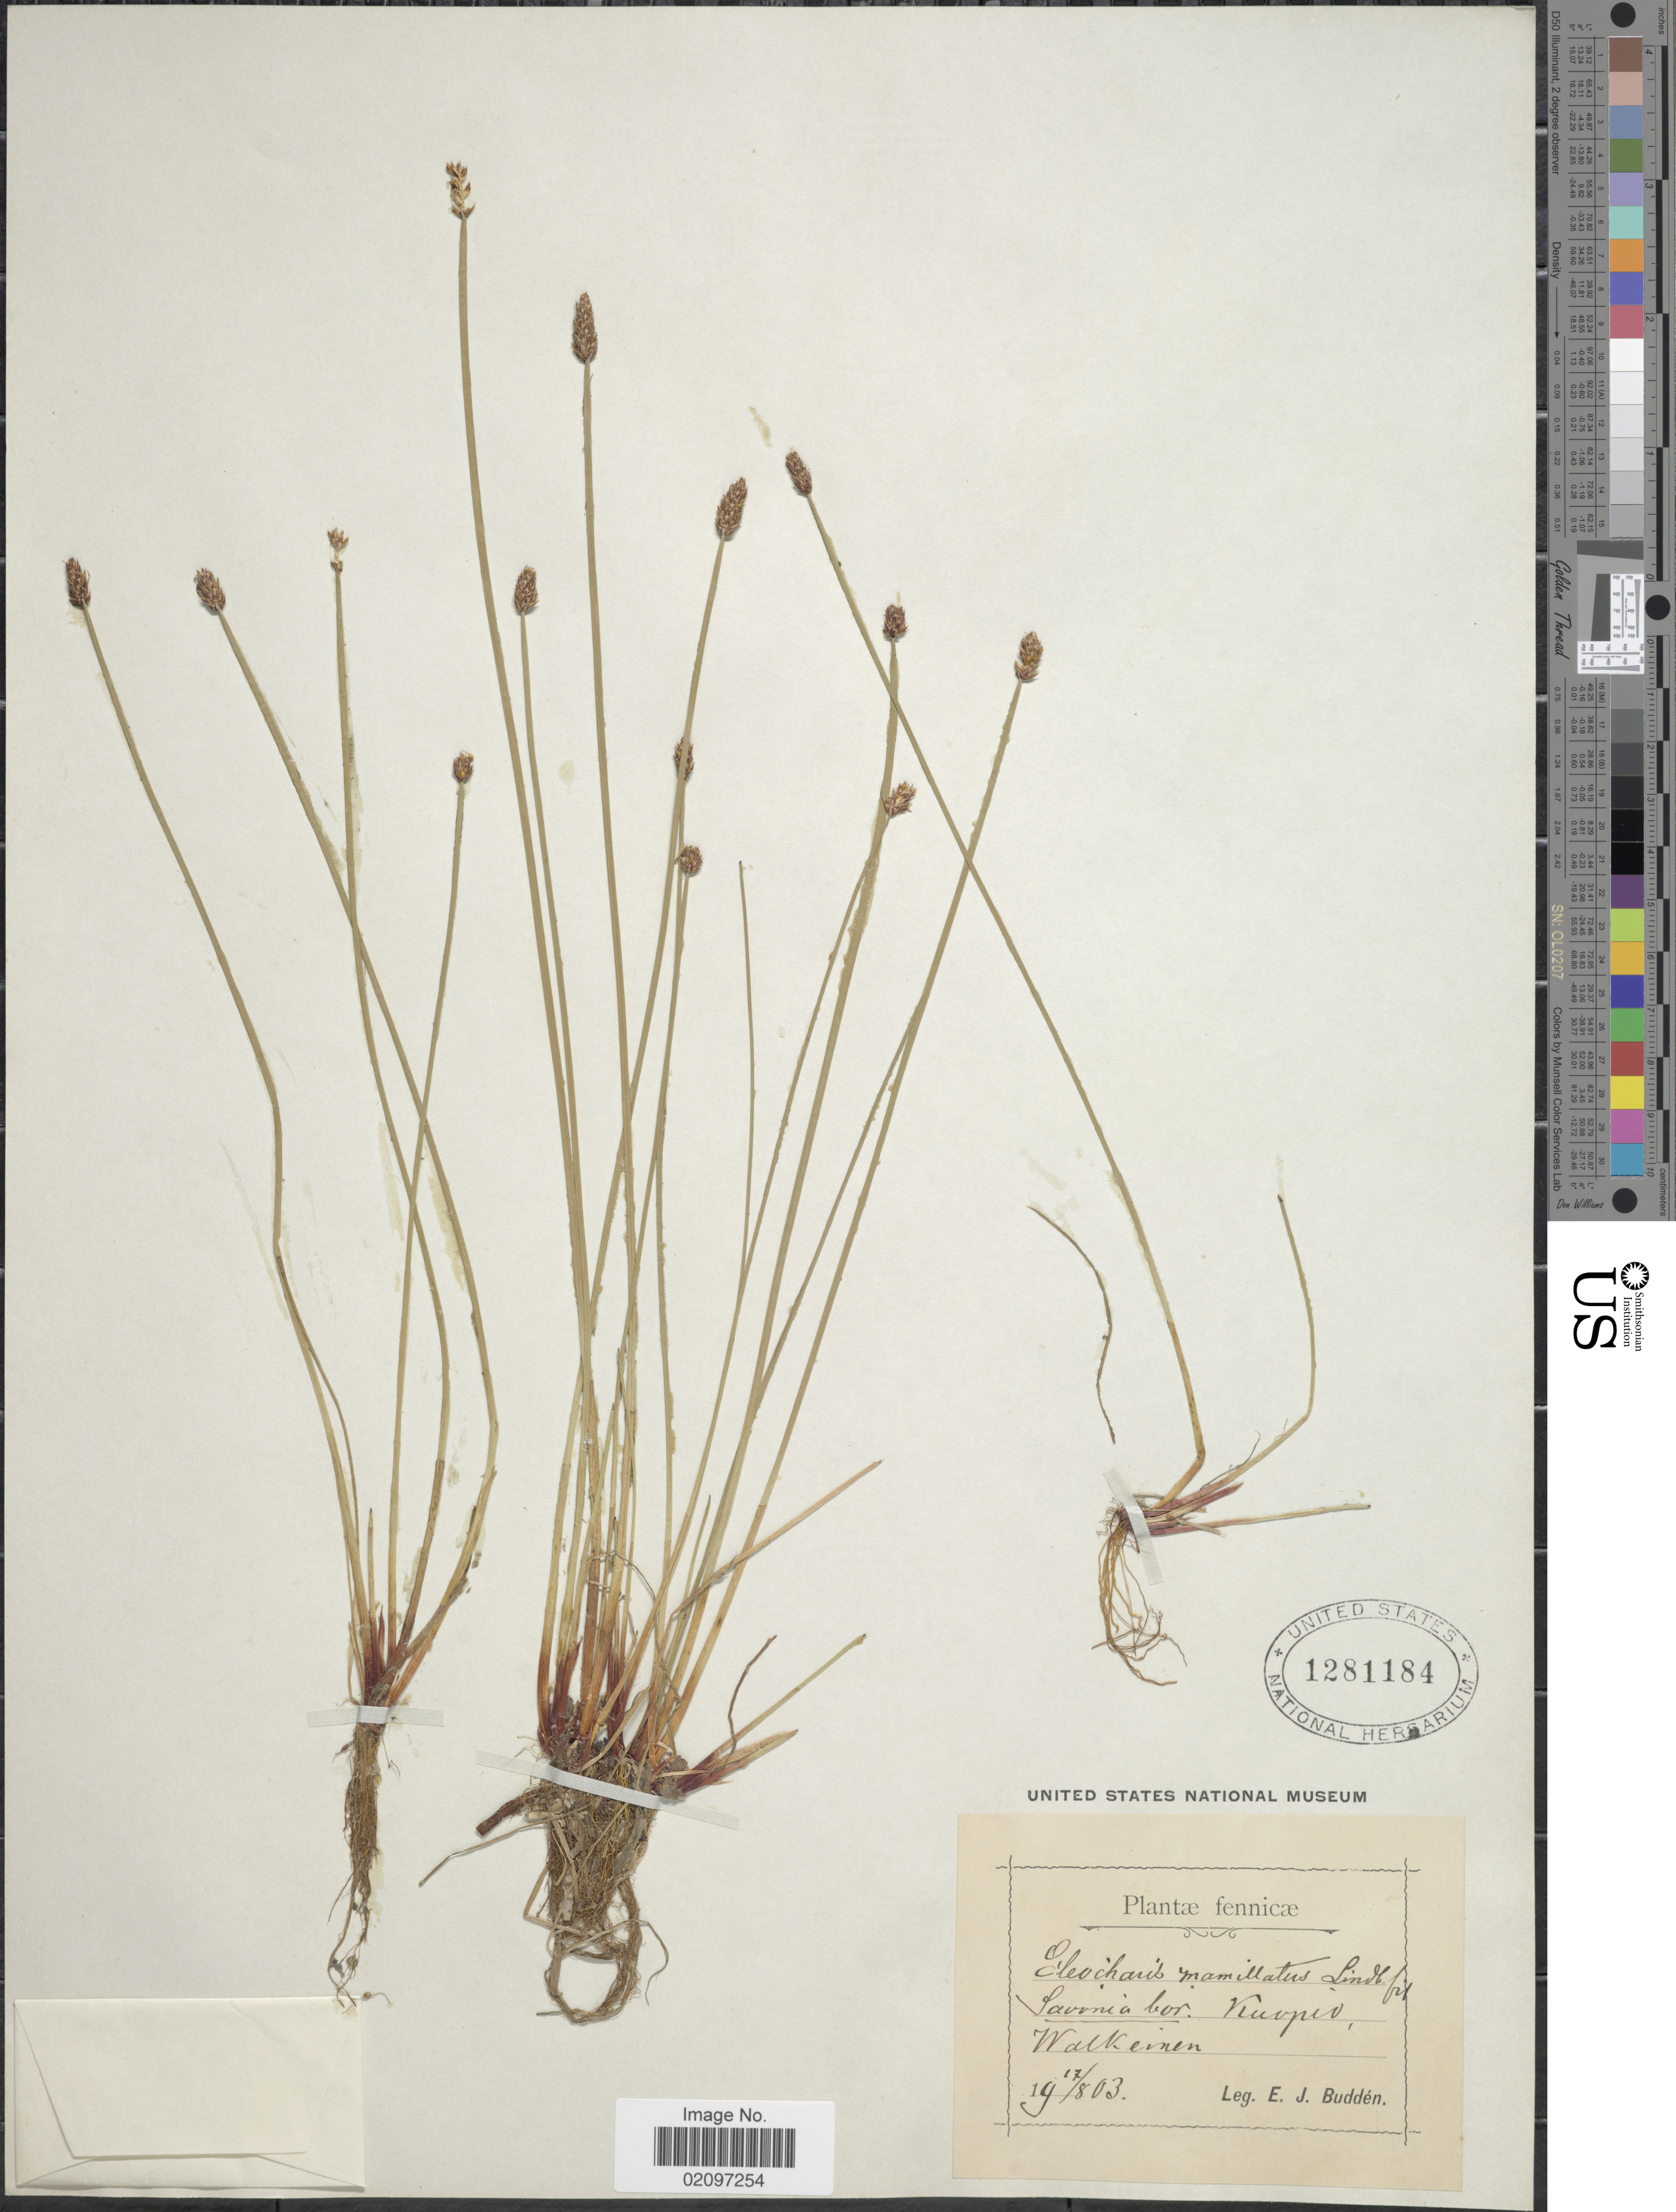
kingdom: Plantae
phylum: Tracheophyta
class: Liliopsida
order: Poales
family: Cyperaceae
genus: Eleocharis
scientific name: Eleocharis mamillata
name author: (H. Lindb.) H. Lindb.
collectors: E. Buddén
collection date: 1903-08-17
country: Finland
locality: Fennicae, Savonia bor., Kuipio, Walkeinen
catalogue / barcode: US 1281184